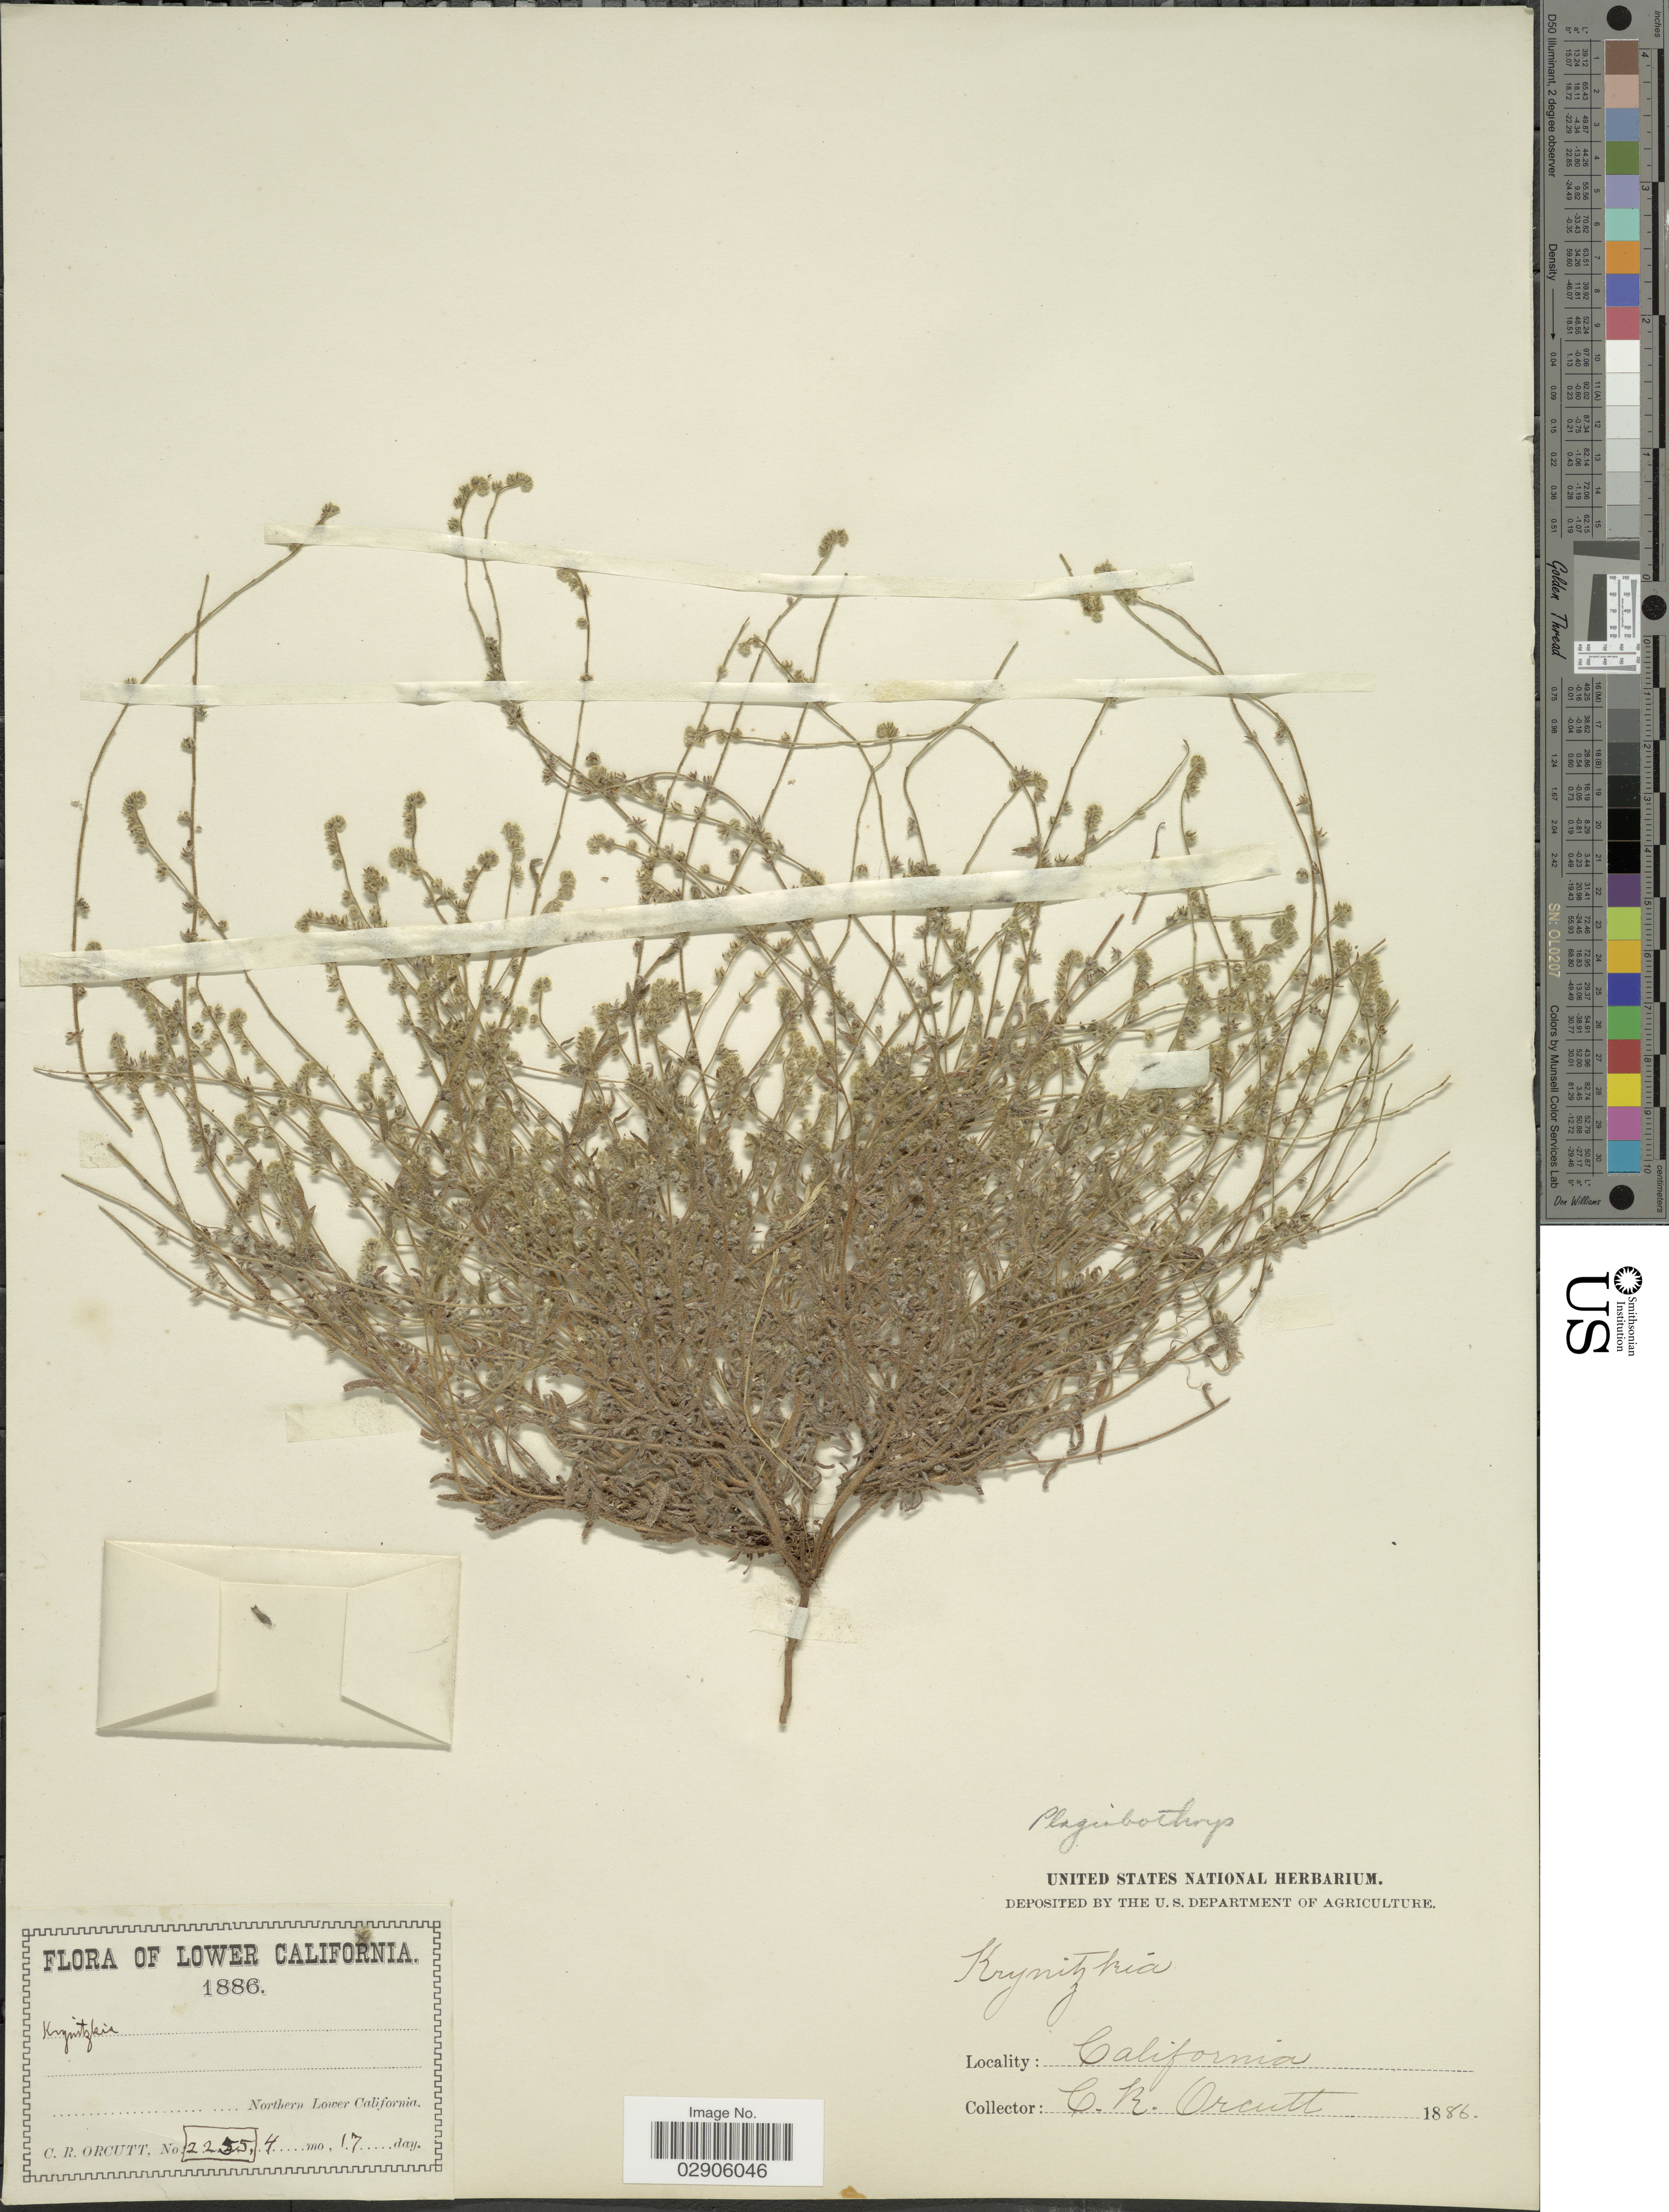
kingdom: Plantae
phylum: Tracheophyta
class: Magnoliopsida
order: Boraginales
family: Boraginaceae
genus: Plagiobothrys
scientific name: Plagiobothrys sp.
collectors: C. R. Orcutt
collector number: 2255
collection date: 1886-04-17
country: Mexico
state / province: Baja California Norte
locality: Lower California, Northern Lower California.